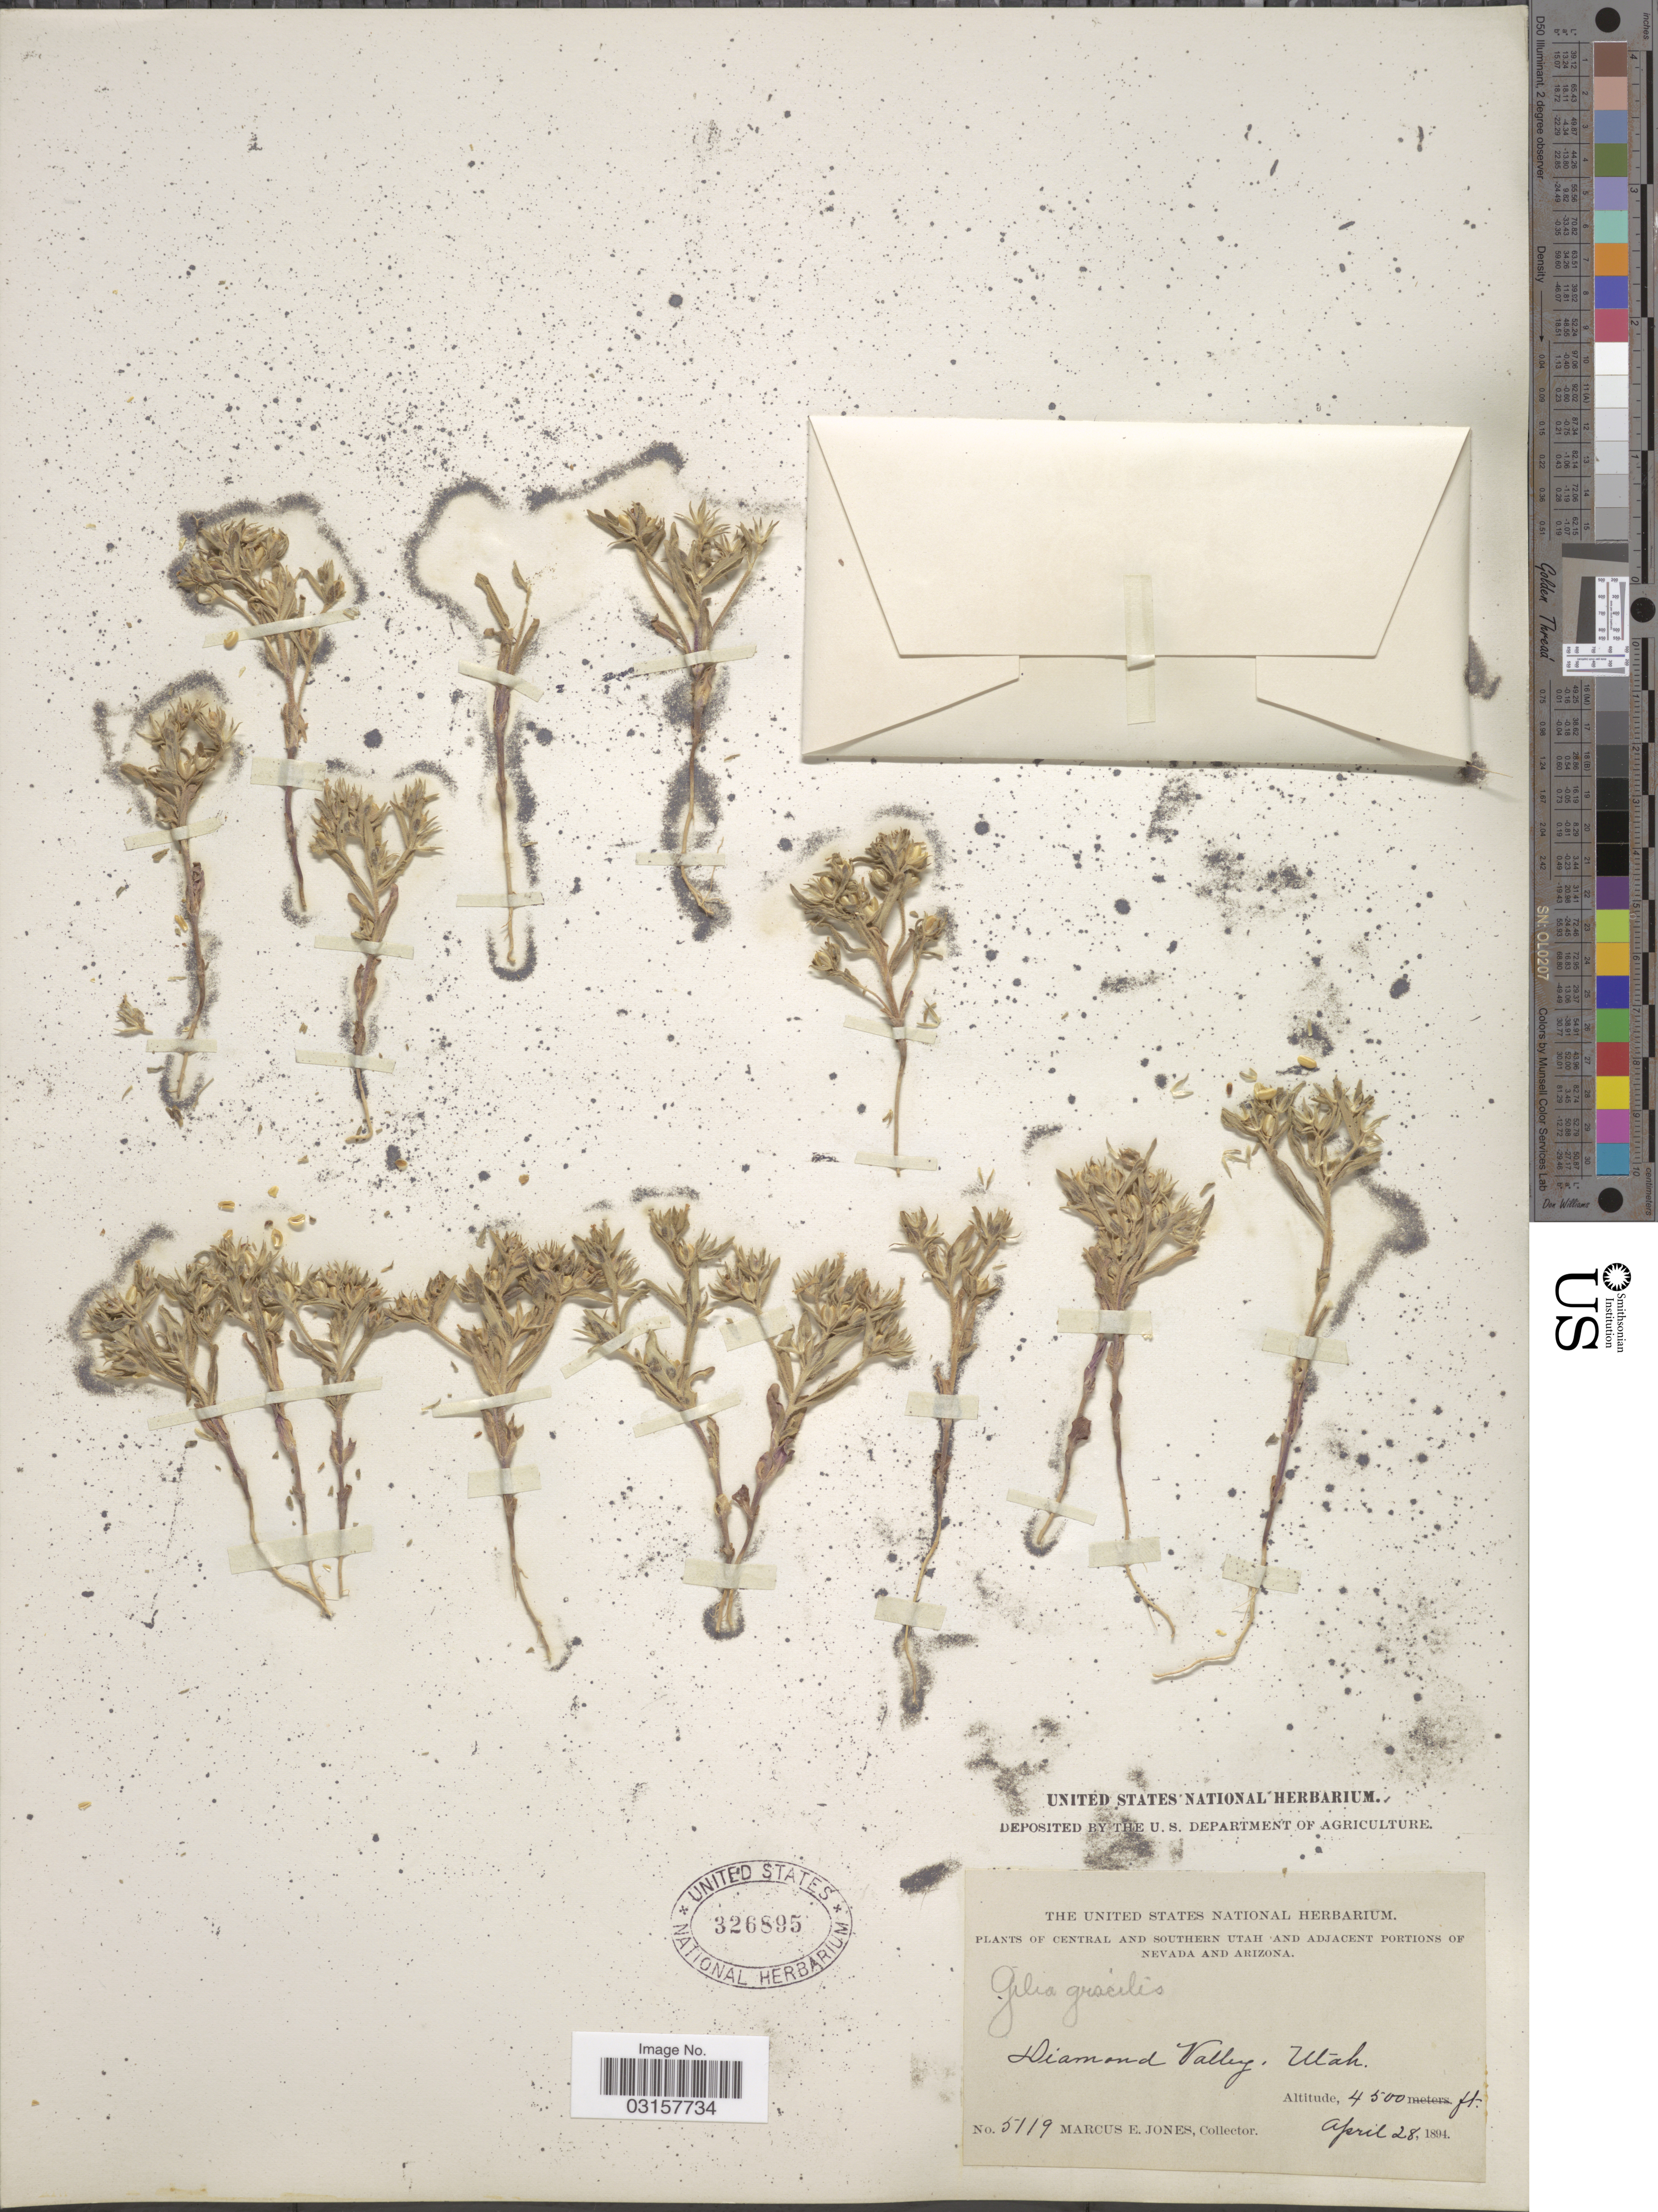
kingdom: Plantae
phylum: Tracheophyta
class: Magnoliopsida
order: Ericales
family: Polemoniaceae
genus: Microsteris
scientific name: Microsteris gracilis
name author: (Hook.) Greene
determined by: (US) Smithsonian Institution - National Museum of Natural History - Department of Botany (UNITED STATES)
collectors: M. E. Jones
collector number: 5119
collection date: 1894-04-28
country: United States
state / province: Utah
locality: Central and Southern Utah. Diamond Valley.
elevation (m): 1372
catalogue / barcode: US 326895